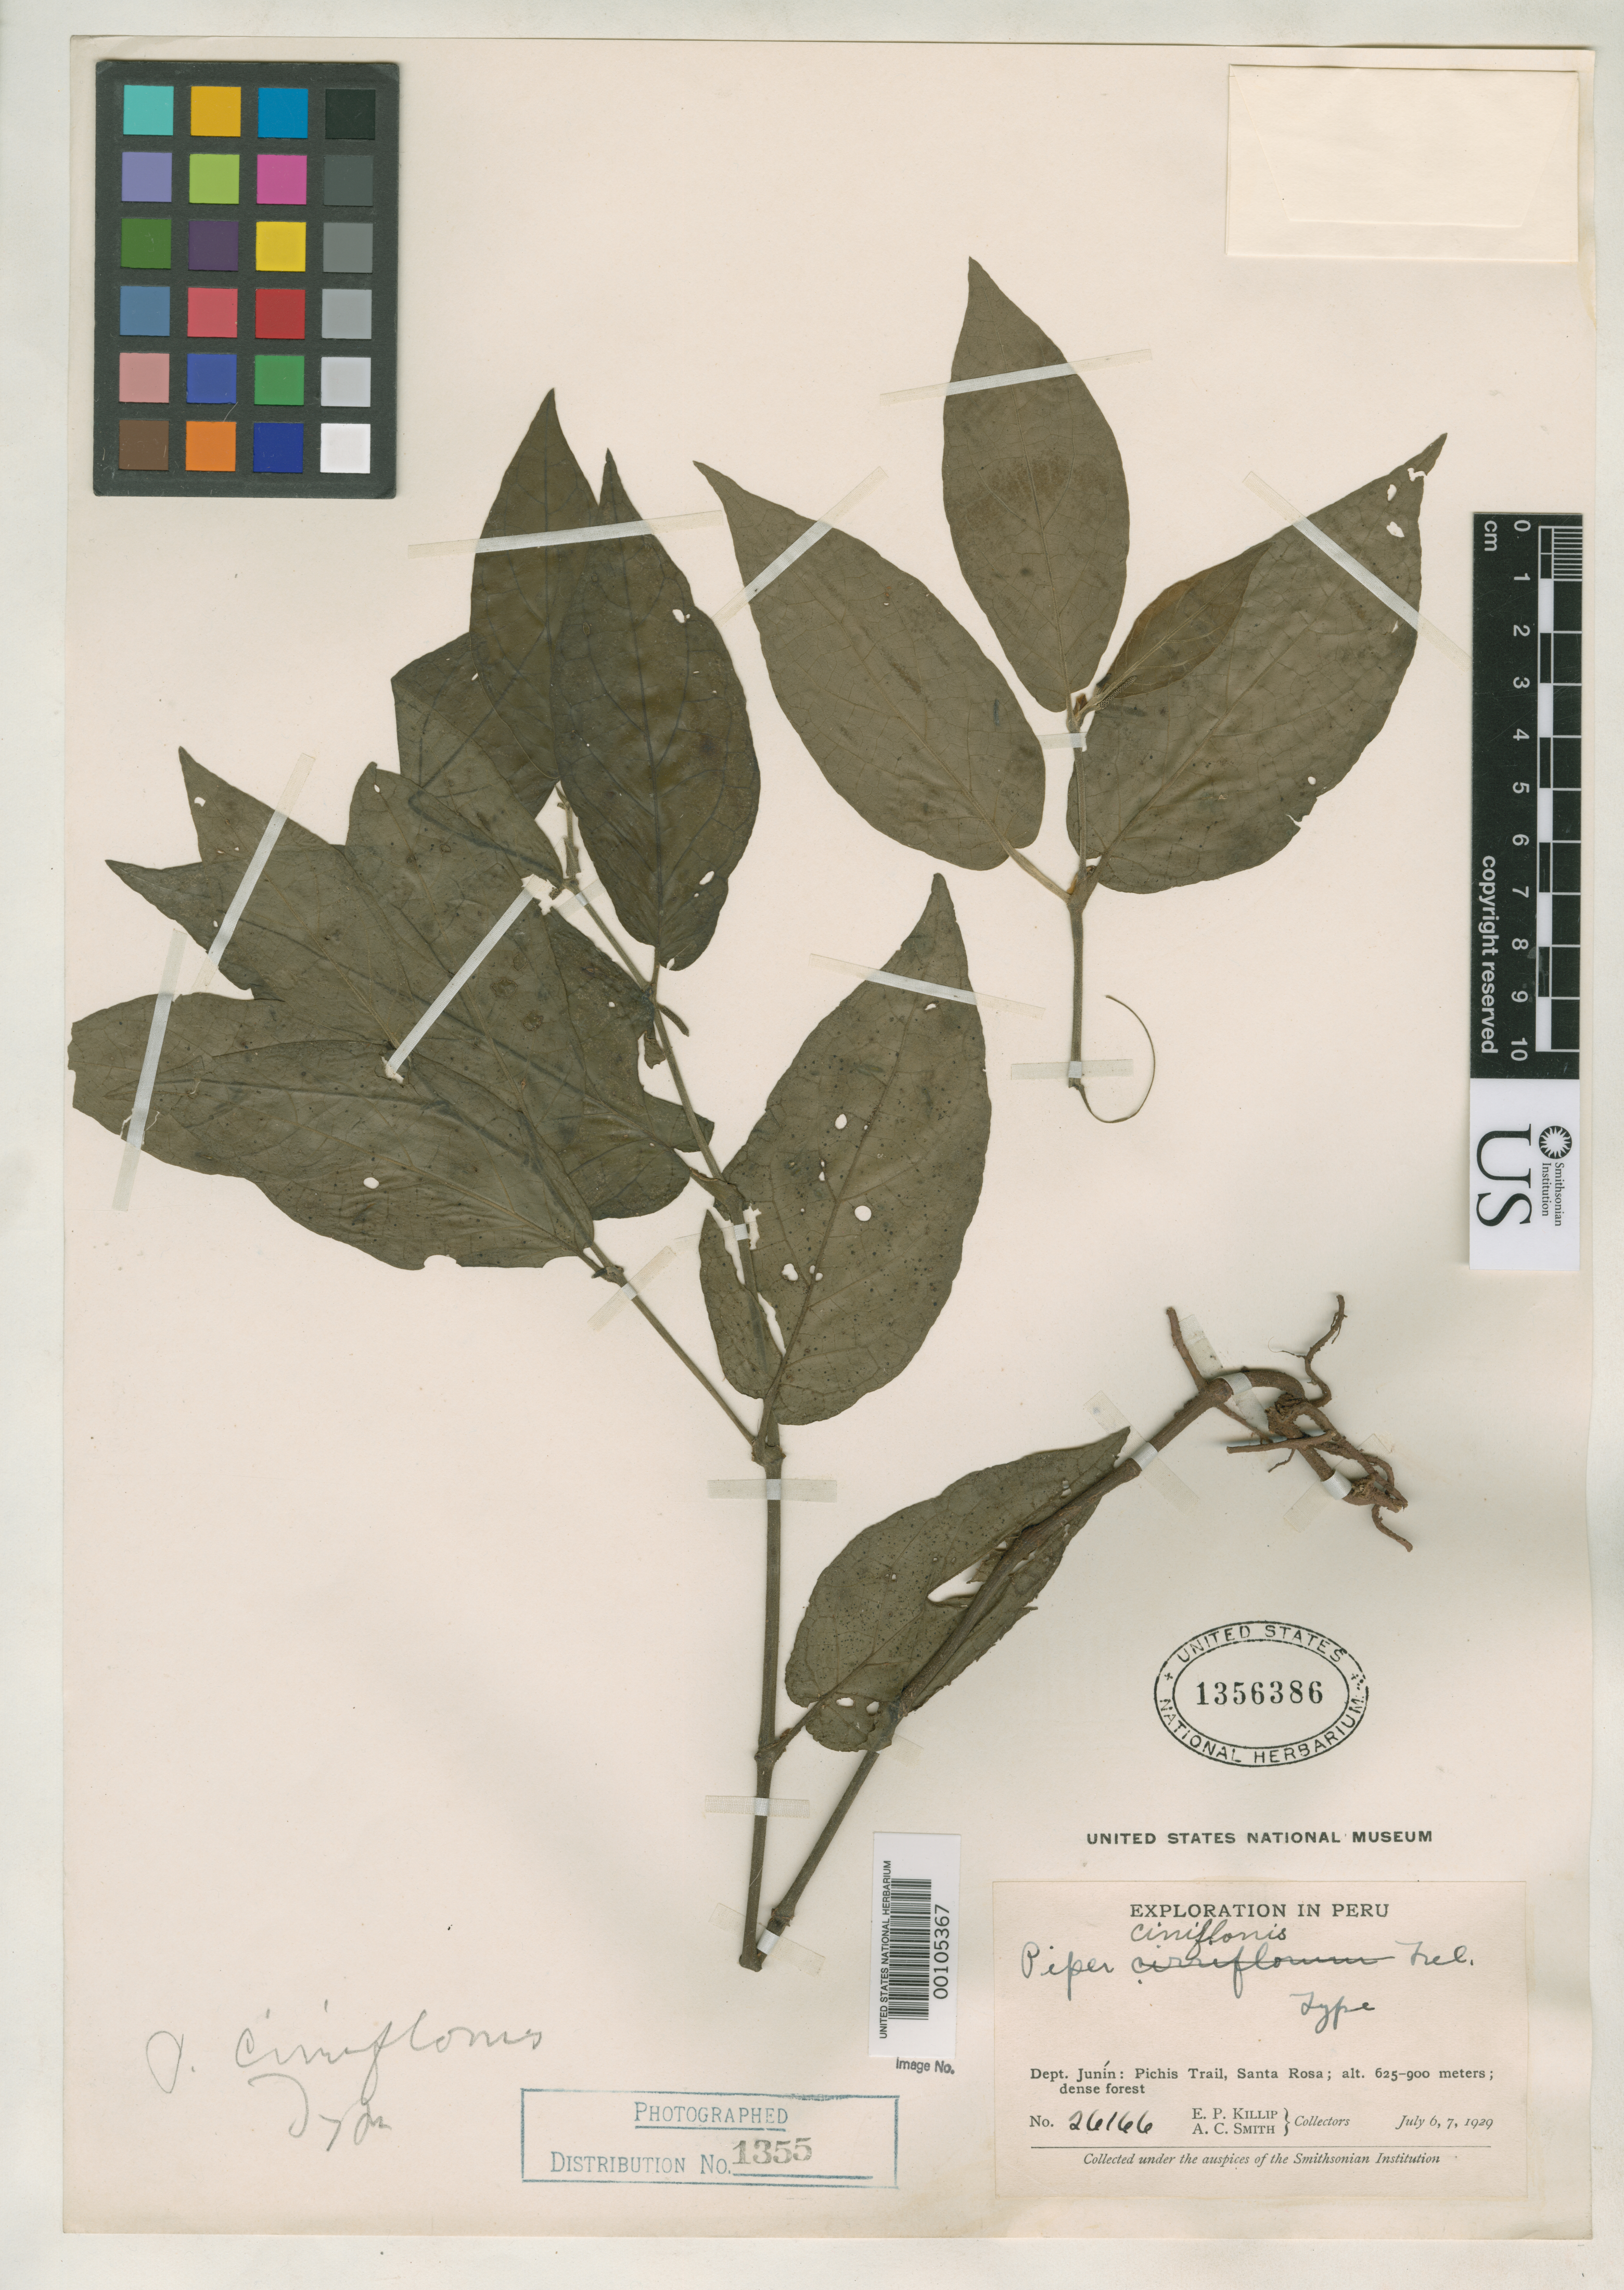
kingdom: Plantae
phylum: Tracheophyta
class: Magnoliopsida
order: Piperales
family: Piperaceae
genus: Piper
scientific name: Piper ciniflonis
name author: Trel. in J.F. Macbr.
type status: Holotype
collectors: E. P. Killip & A. C. Smith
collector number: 26166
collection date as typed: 06 Jul 1929 to 07 Jul 1929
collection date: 1929-07-06/1929-07-07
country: Peru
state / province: Junín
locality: Pichis Trail, Santa Rosa.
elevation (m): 625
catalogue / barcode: US 1356386